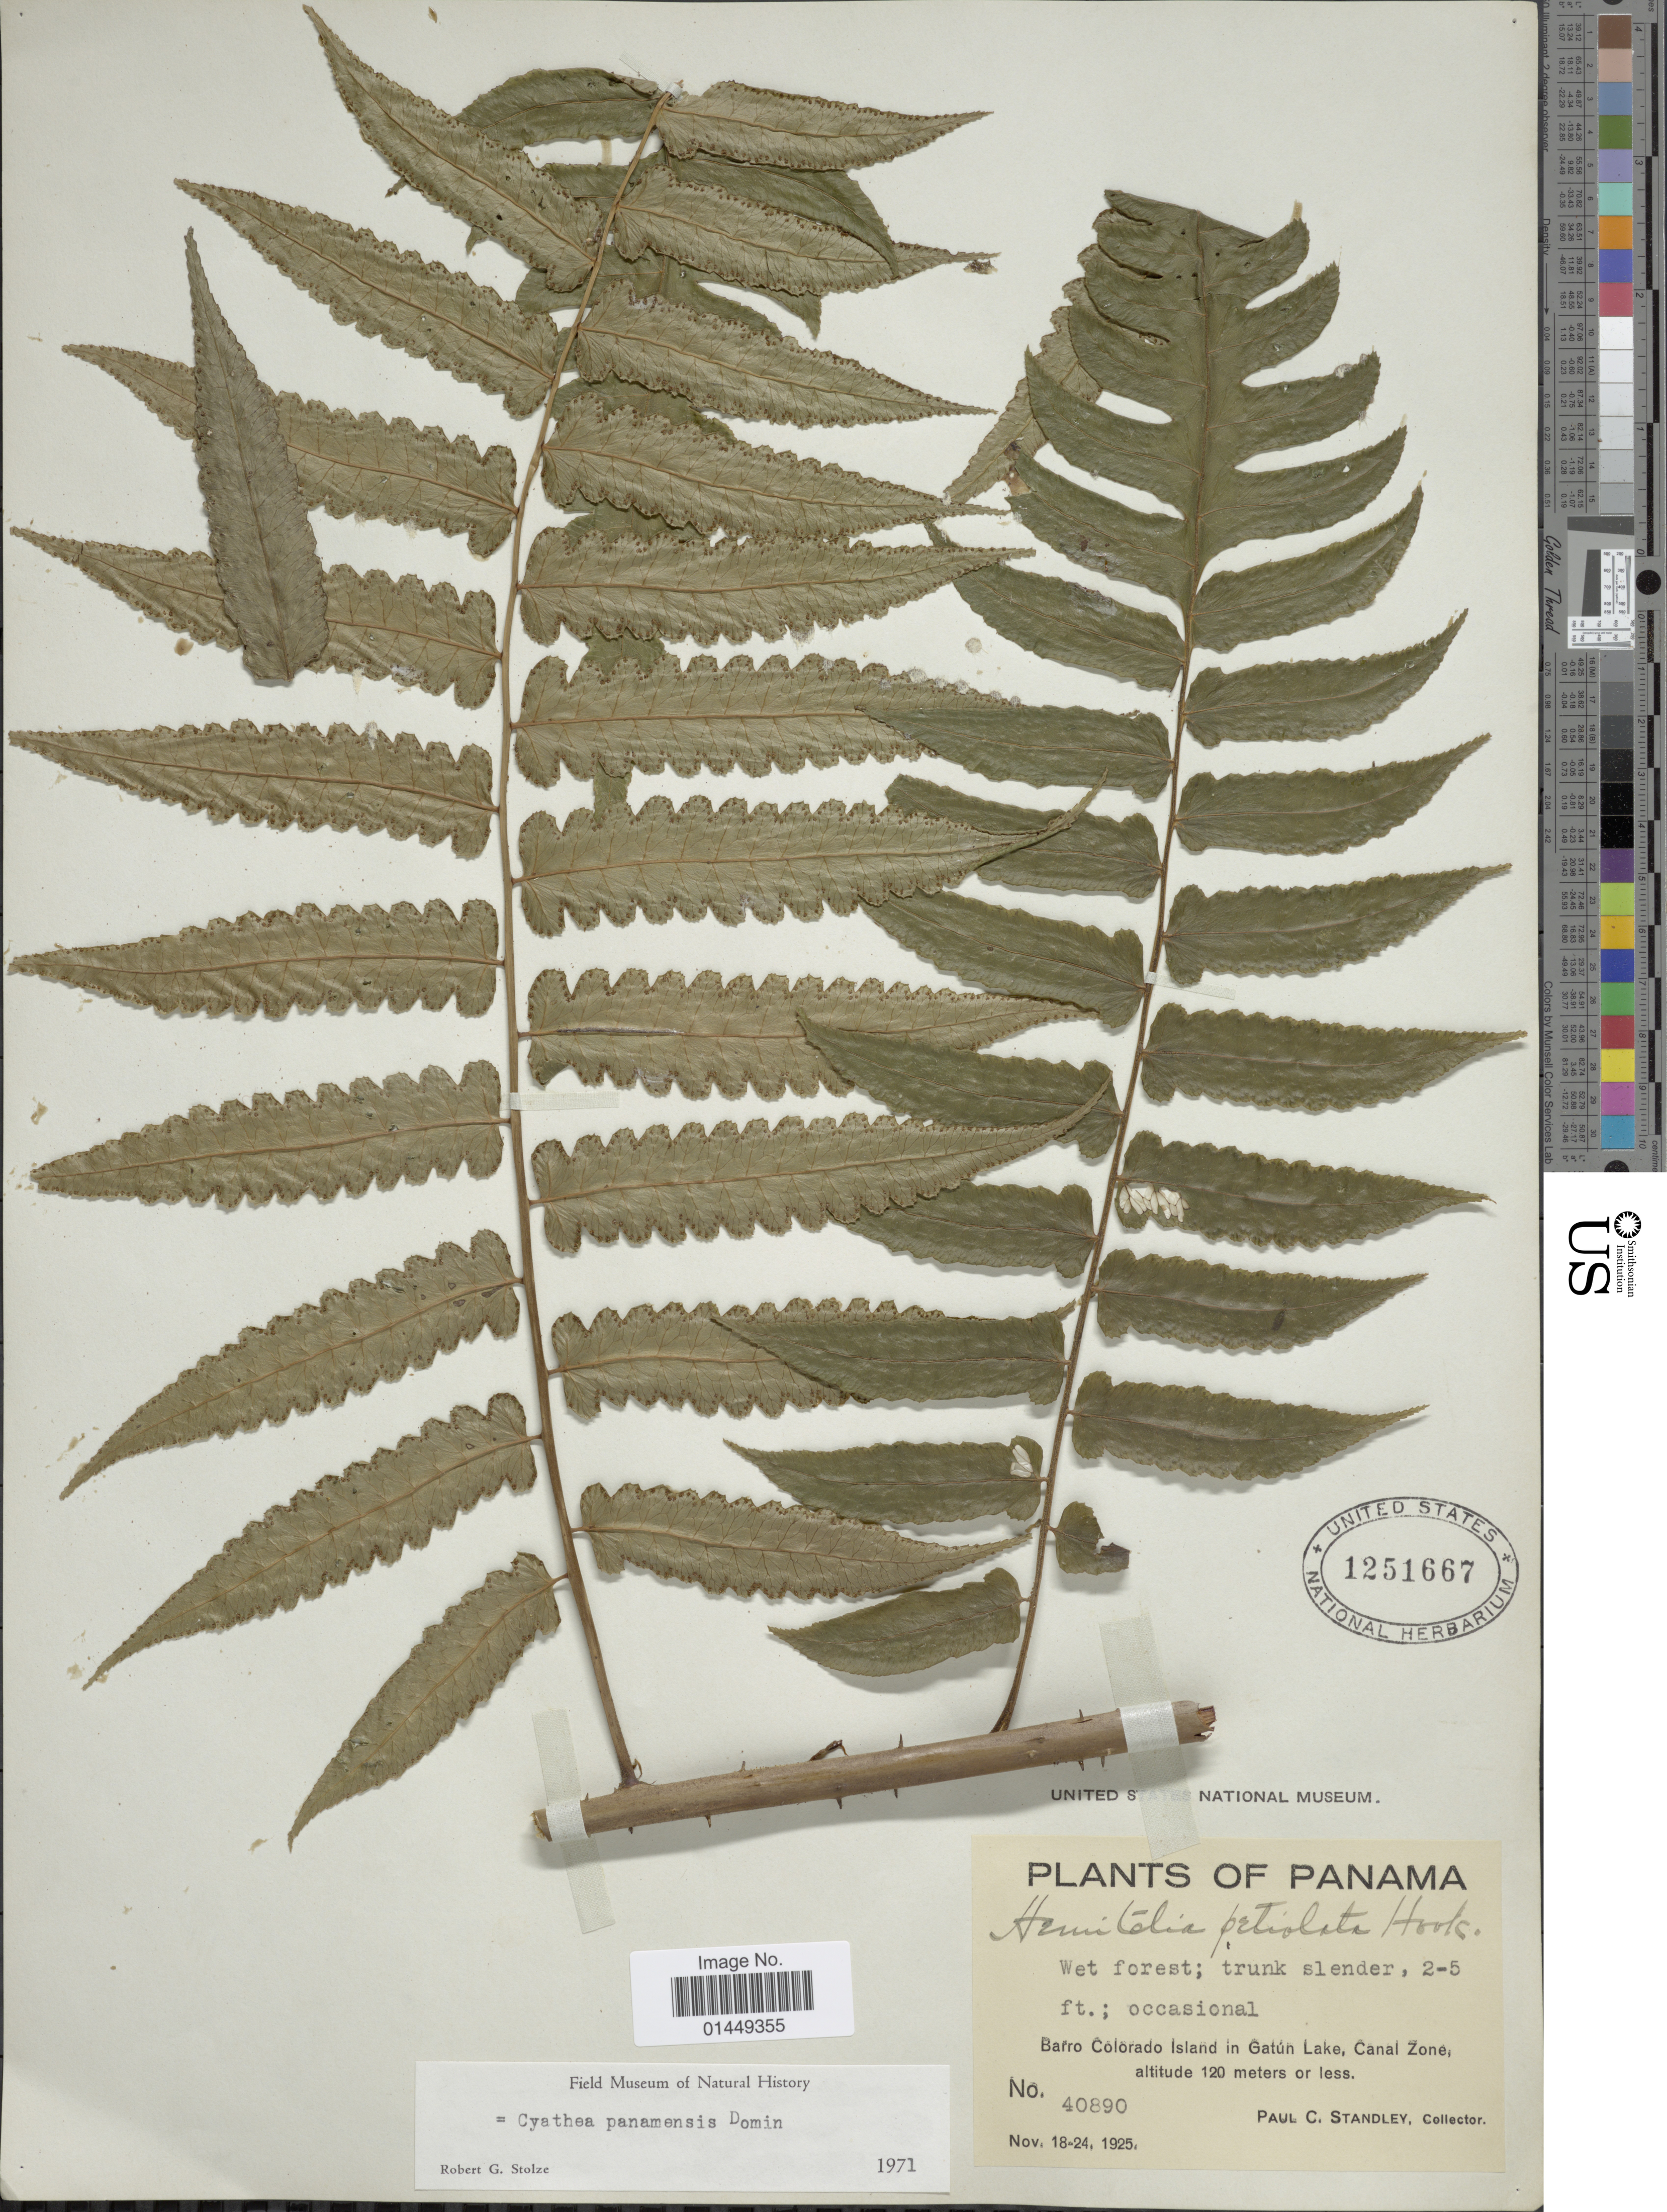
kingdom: Plantae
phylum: Tracheophyta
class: Polypodiopsida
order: Cyatheales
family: Cyatheaceae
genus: Cyathea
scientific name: Cyathea petiolata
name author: (Hook.) R.M. Tryon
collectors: P. C. Standley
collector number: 40890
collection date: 1925-11-18/1925-11-24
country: Panama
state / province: Panamá Oeste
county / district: Canal Zone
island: Barro Colorado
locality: Barro Colorado Island in Gatún Lake, Canal Zone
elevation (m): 120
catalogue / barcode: US 1251667